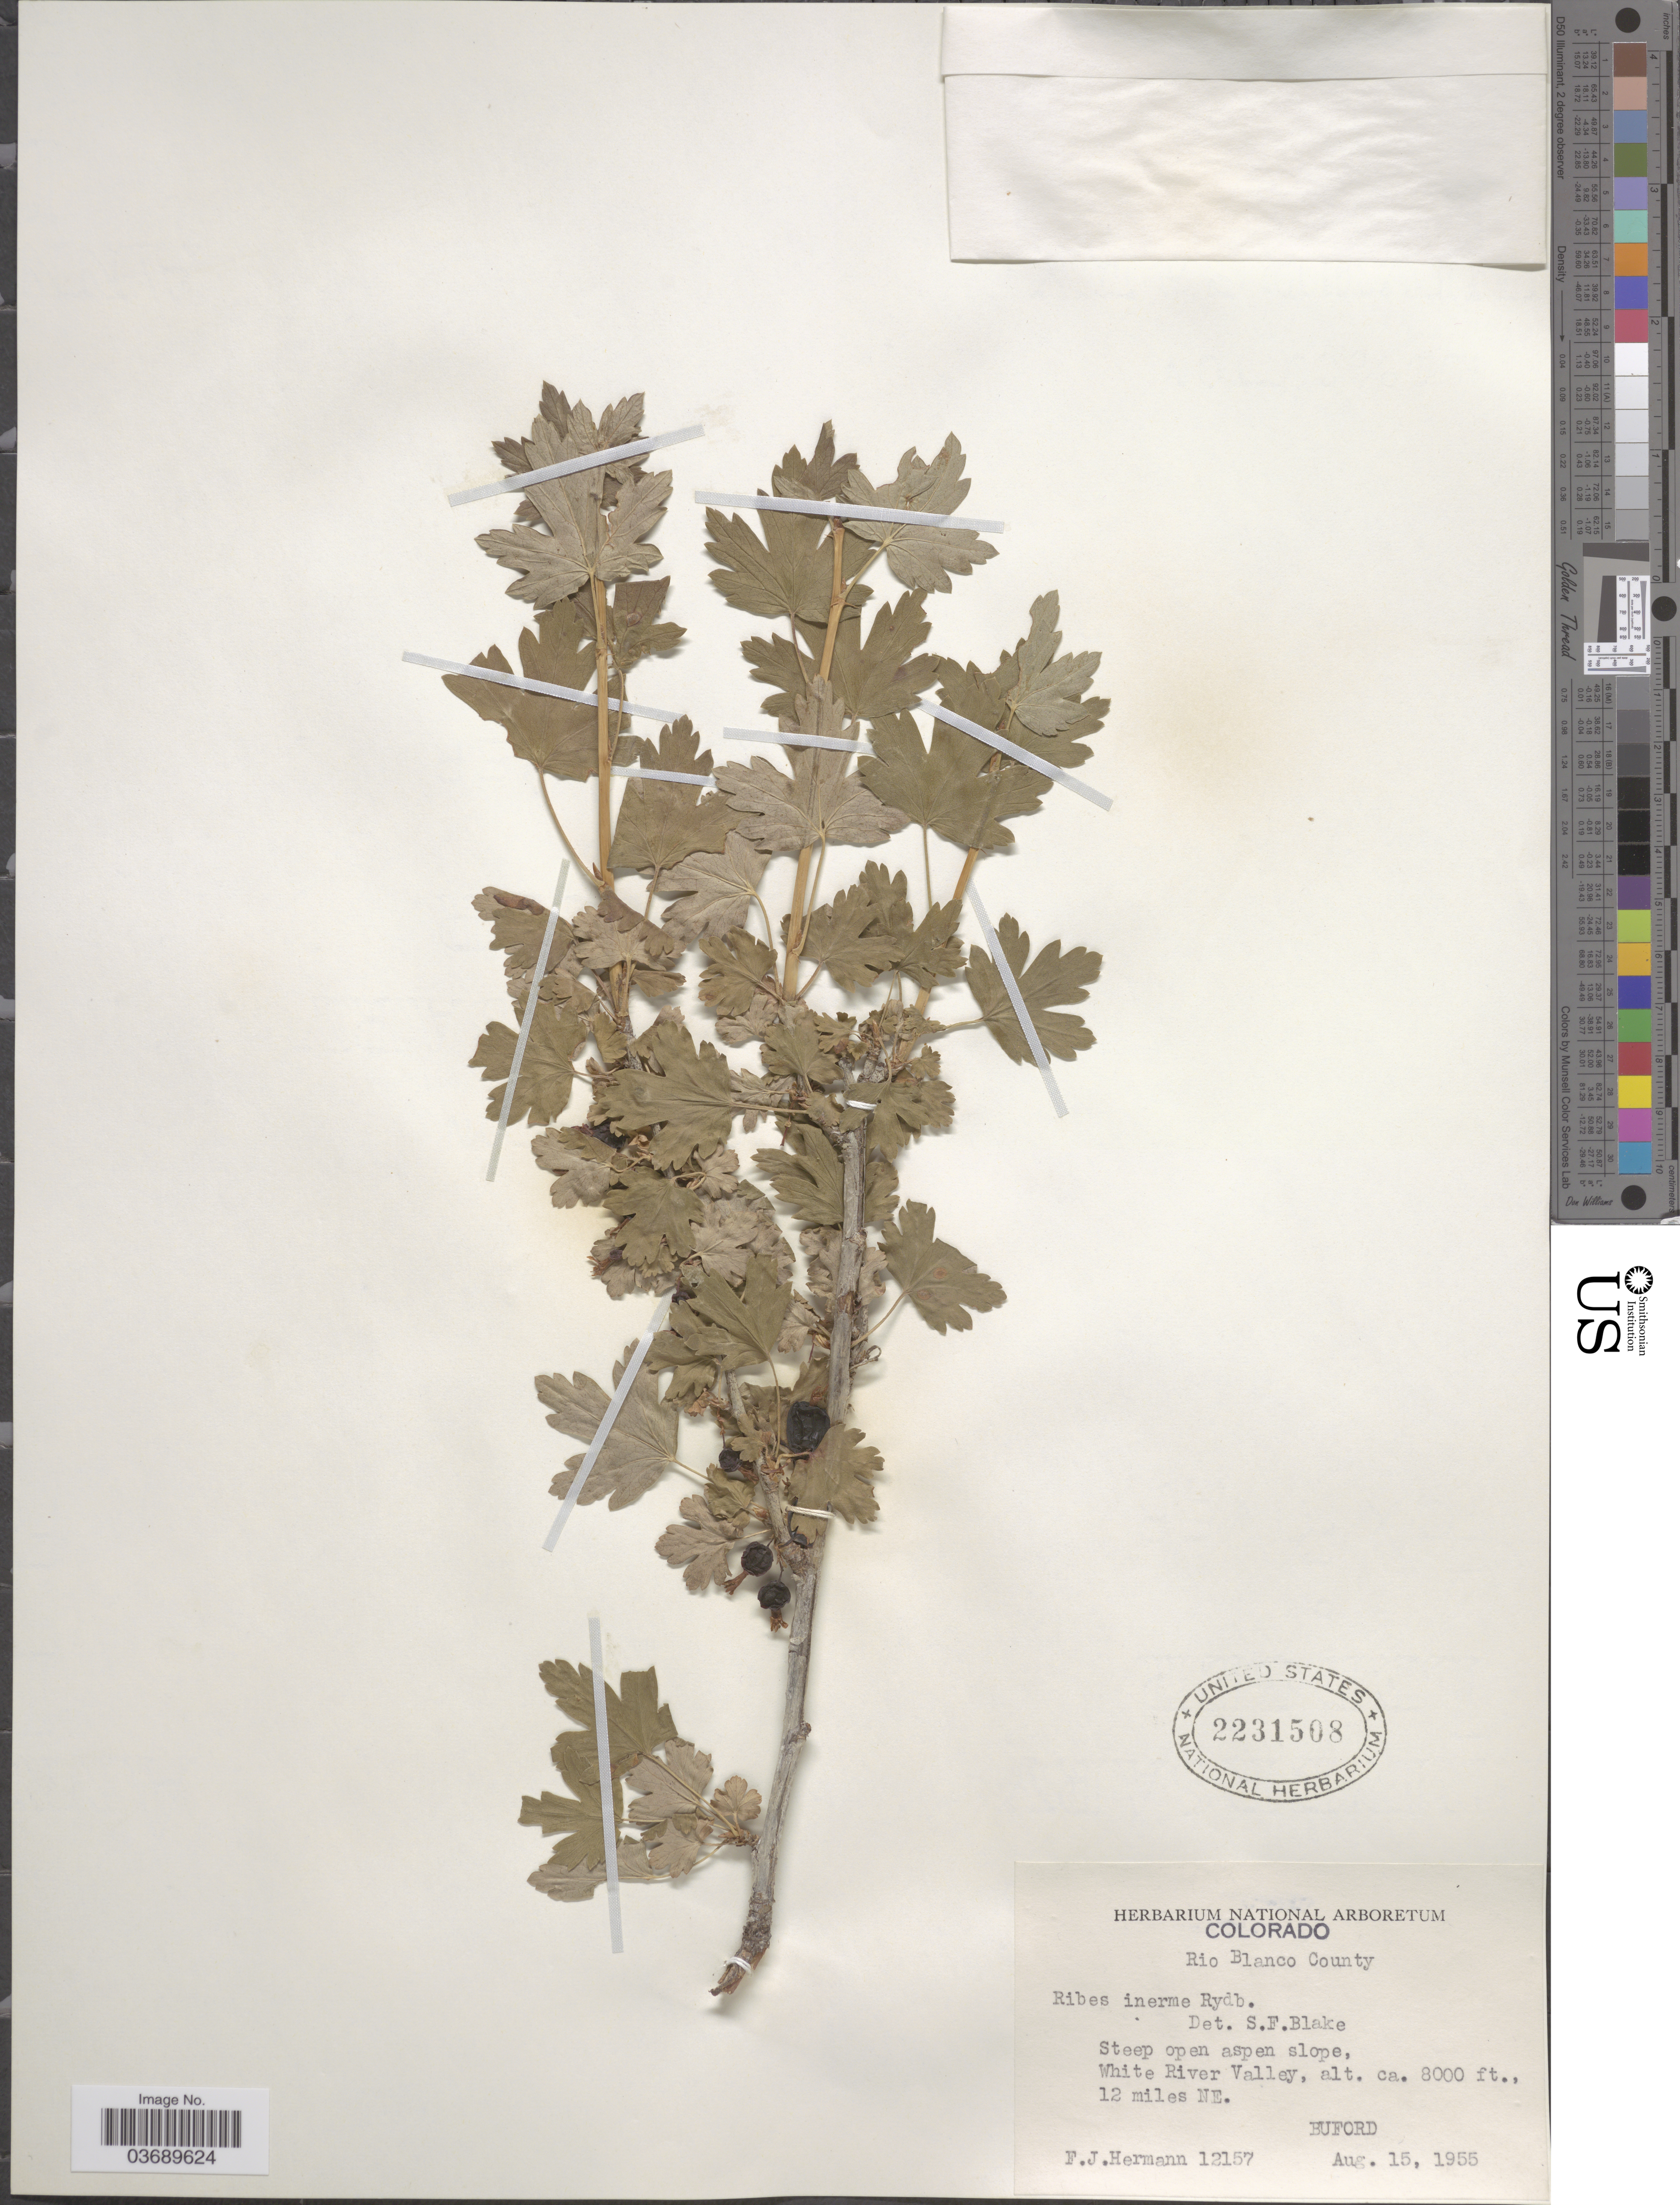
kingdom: Plantae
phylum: Tracheophyta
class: Magnoliopsida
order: Saxifragales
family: Grossulariaceae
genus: Ribes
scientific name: Ribes sp.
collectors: F. J. Hermann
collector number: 12157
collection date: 1955-08-15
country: United States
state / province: Colorado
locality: Rio Blanco County. White River Valley, 12 miles NE. Buford.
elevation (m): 2438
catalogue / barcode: US 2231508